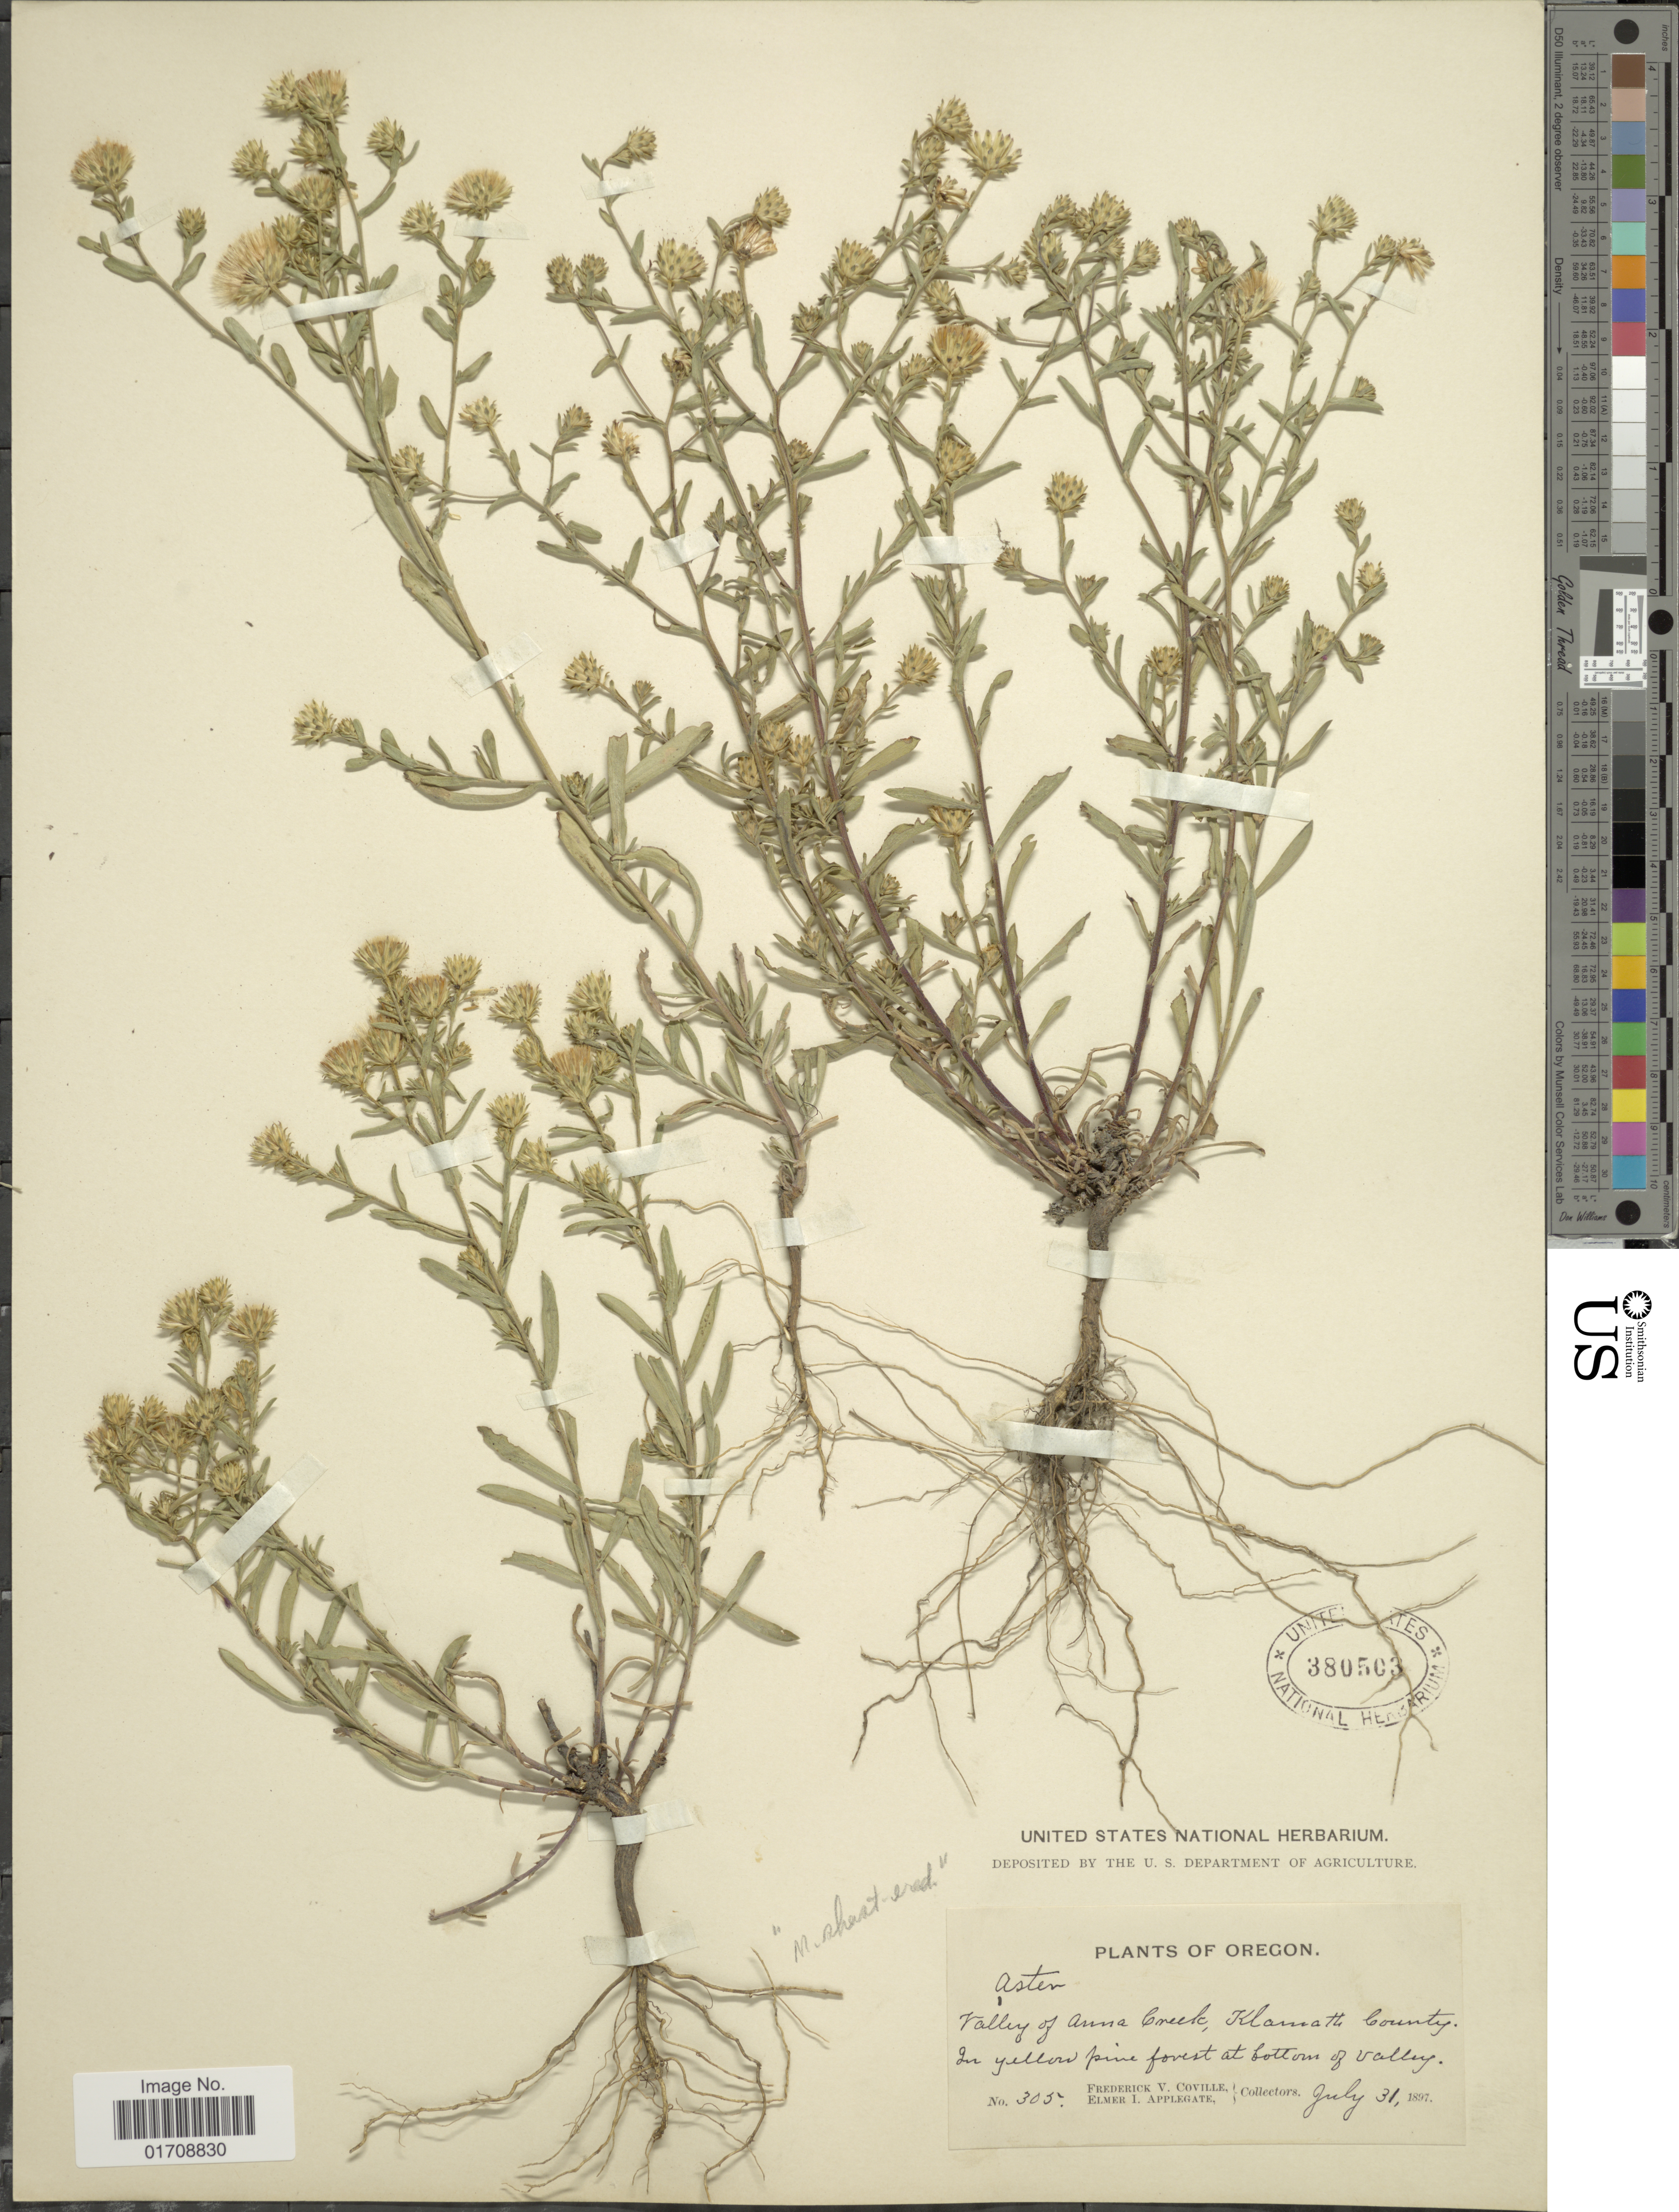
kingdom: Plantae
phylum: Tracheophyta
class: Magnoliopsida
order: Asterales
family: Asteraceae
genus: Machaeranthera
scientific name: Machaeranthera eradiata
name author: (A. Gray) Howell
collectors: F. V. Coville & E. I. Applegate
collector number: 305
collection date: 1897-07-31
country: United States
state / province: Oregon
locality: Valley of Anna Creek, Klamath County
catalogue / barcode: US 380503